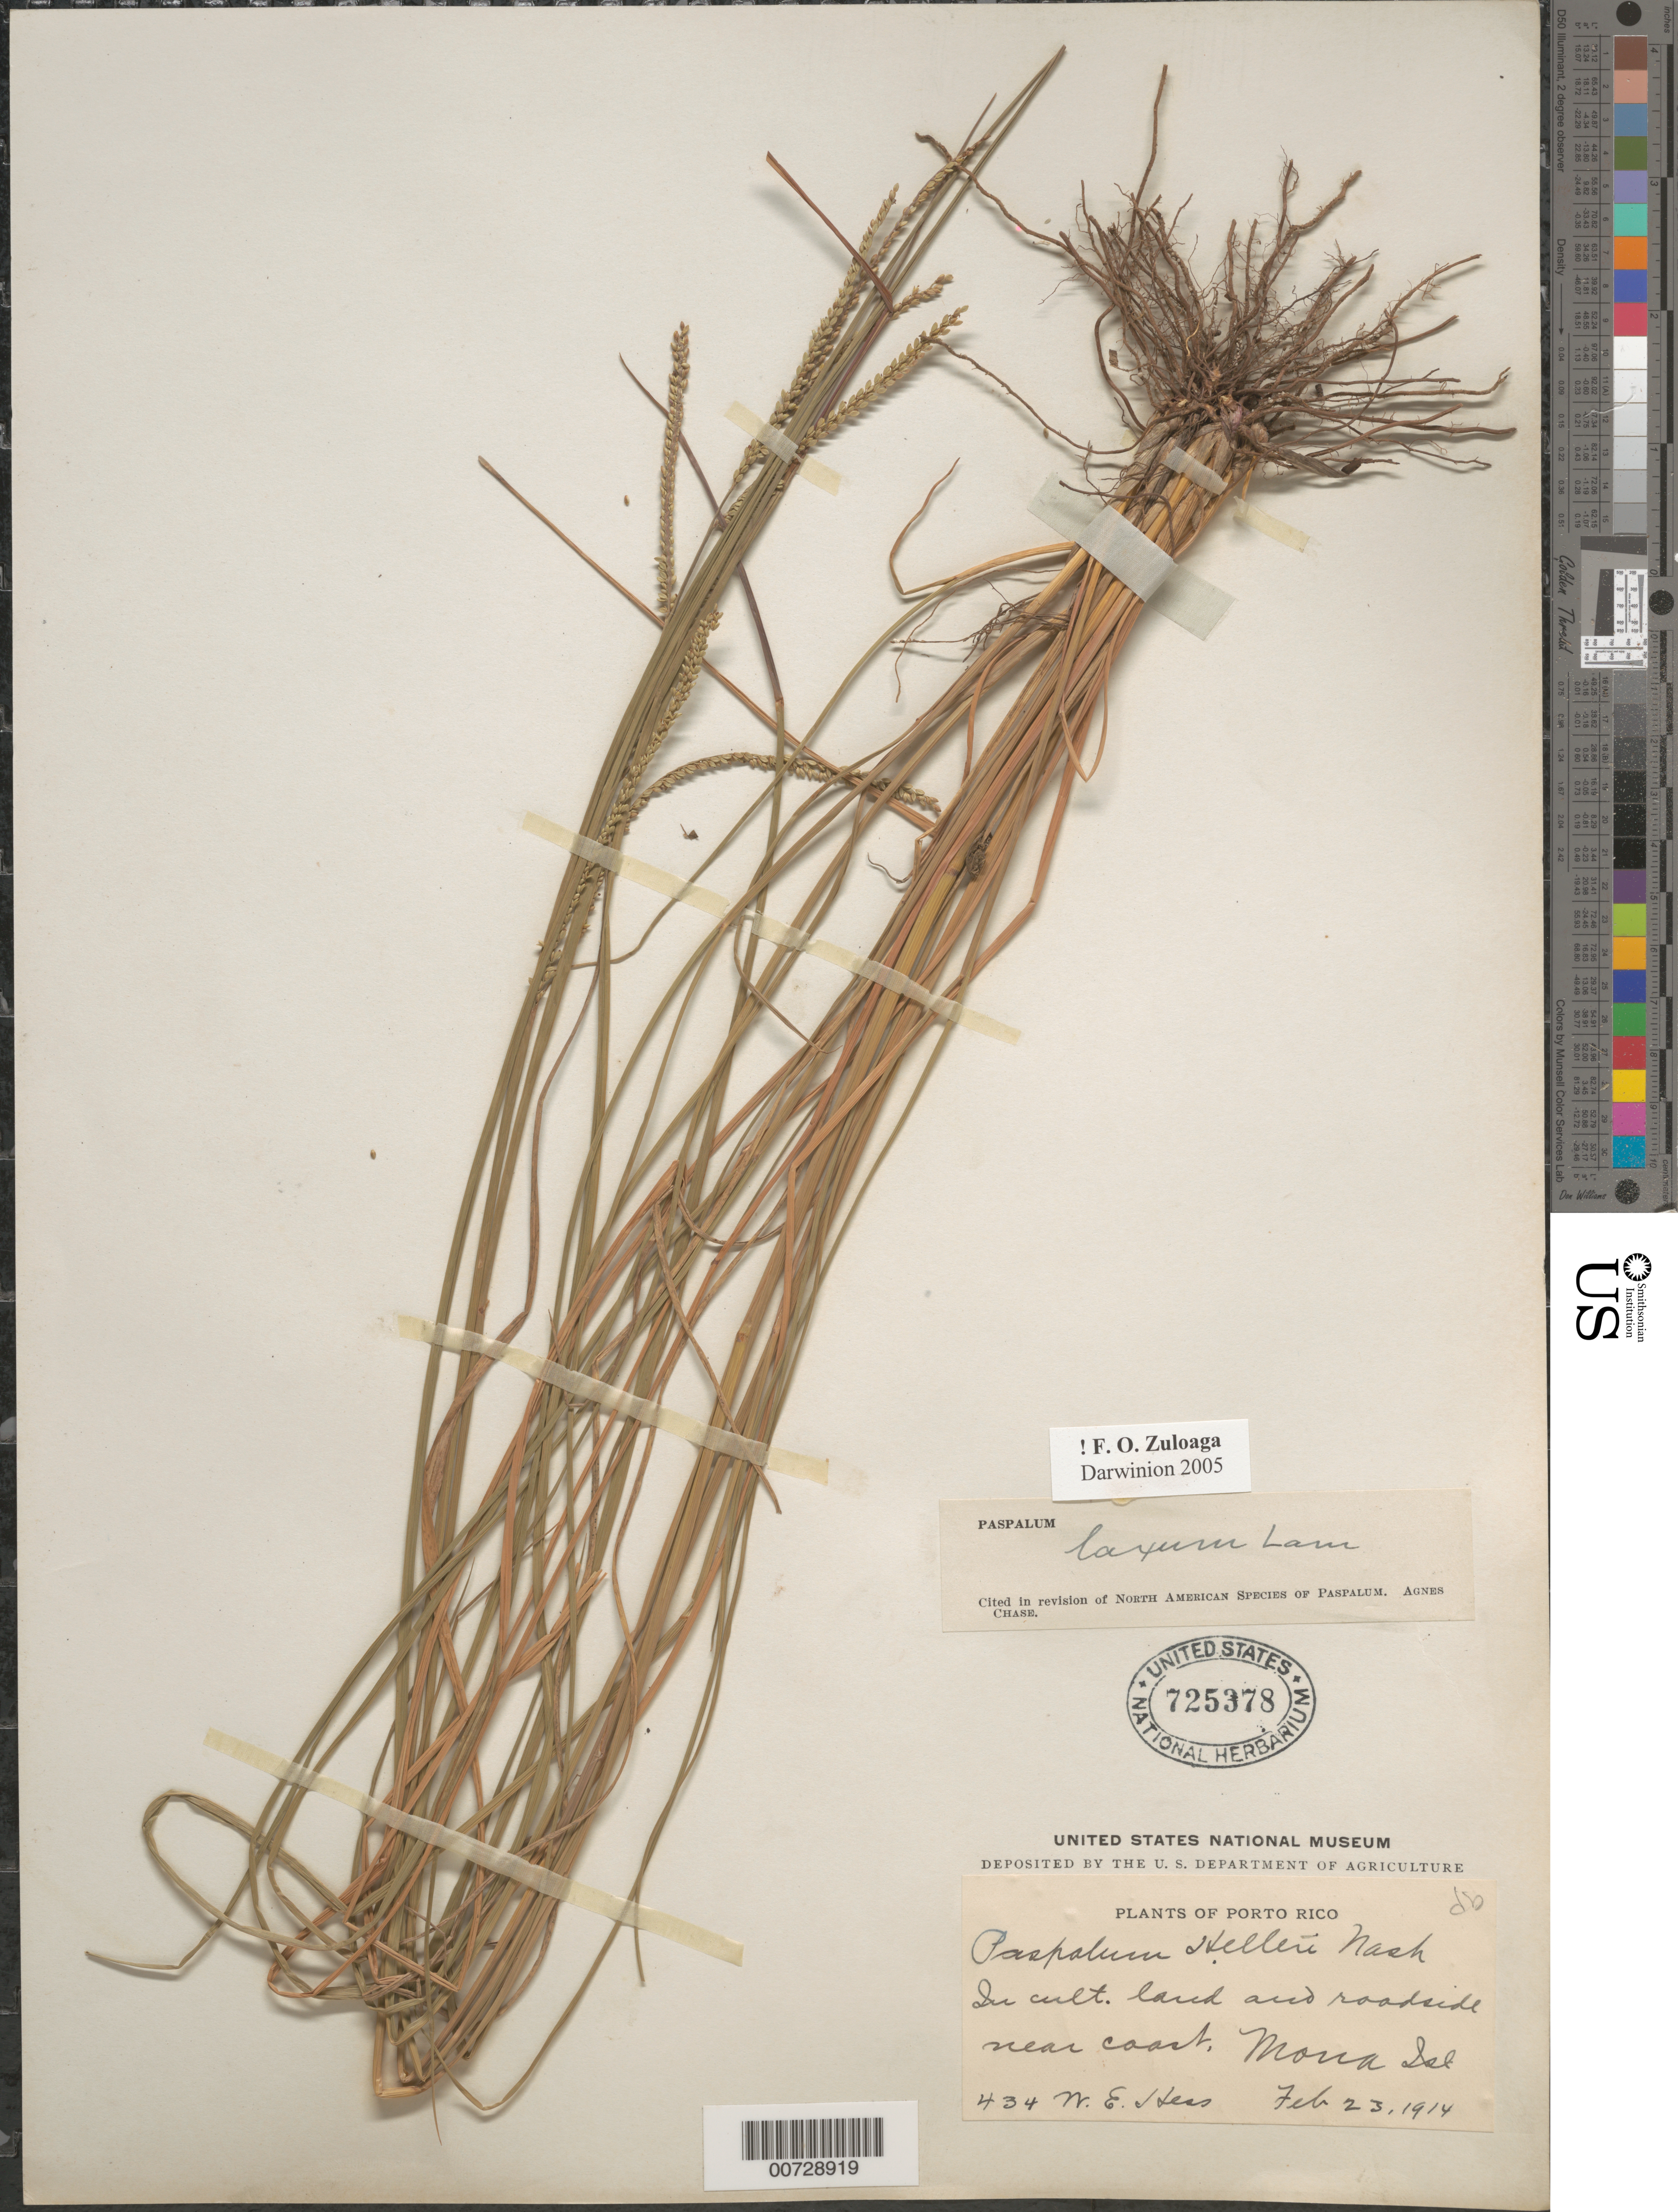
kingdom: Plantae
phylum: Tracheophyta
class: Liliopsida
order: Poales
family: Poaceae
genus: Paspalum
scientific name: Paspalum laxum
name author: Lam.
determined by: Chase, [M.] Agnes, (US)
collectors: W. Hess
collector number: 434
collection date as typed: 23 Feb 1914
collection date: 1914-02-23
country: Puerto Rico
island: Mona I.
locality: Near coast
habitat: In cultivated land and roadside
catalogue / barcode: US 725378